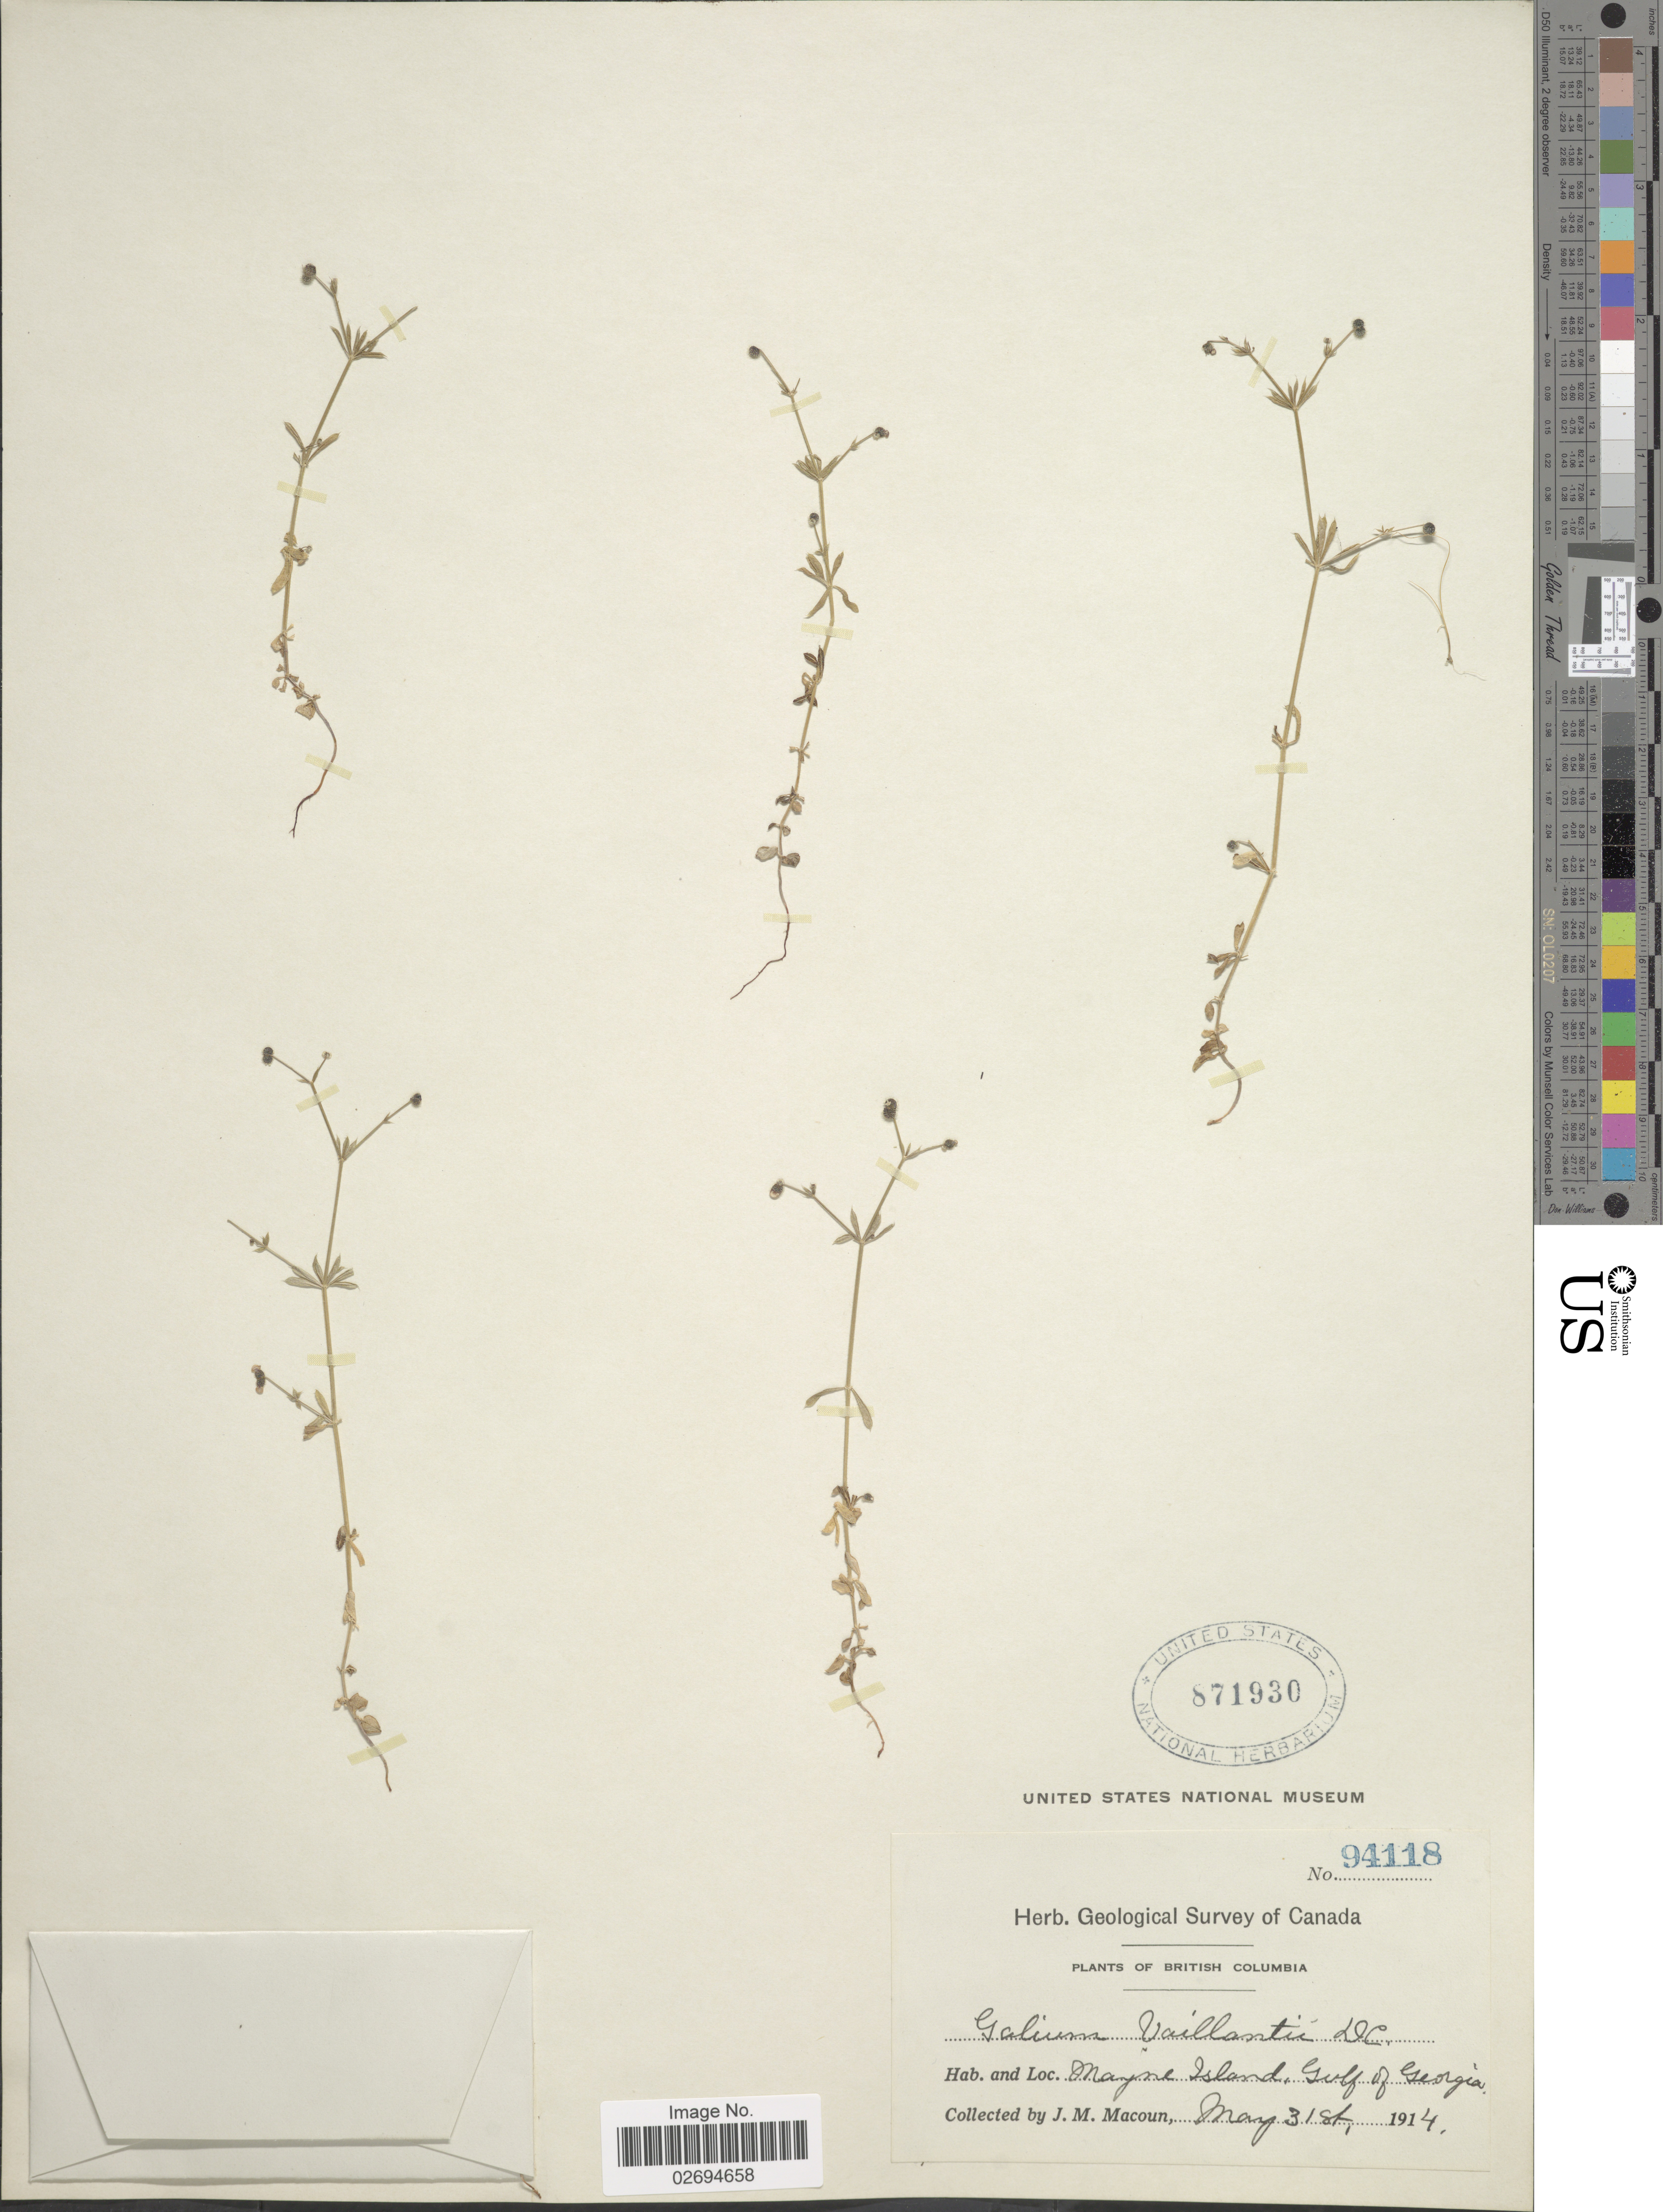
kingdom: Plantae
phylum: Tracheophyta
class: Magnoliopsida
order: Gentianales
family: Rubiaceae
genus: Galium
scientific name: Galium vaillantii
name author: DC.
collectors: J. M. Macoun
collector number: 94118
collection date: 1914-05-31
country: Canada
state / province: British Columbia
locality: Mayne Island, Gulf of Georgia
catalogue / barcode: US 871930